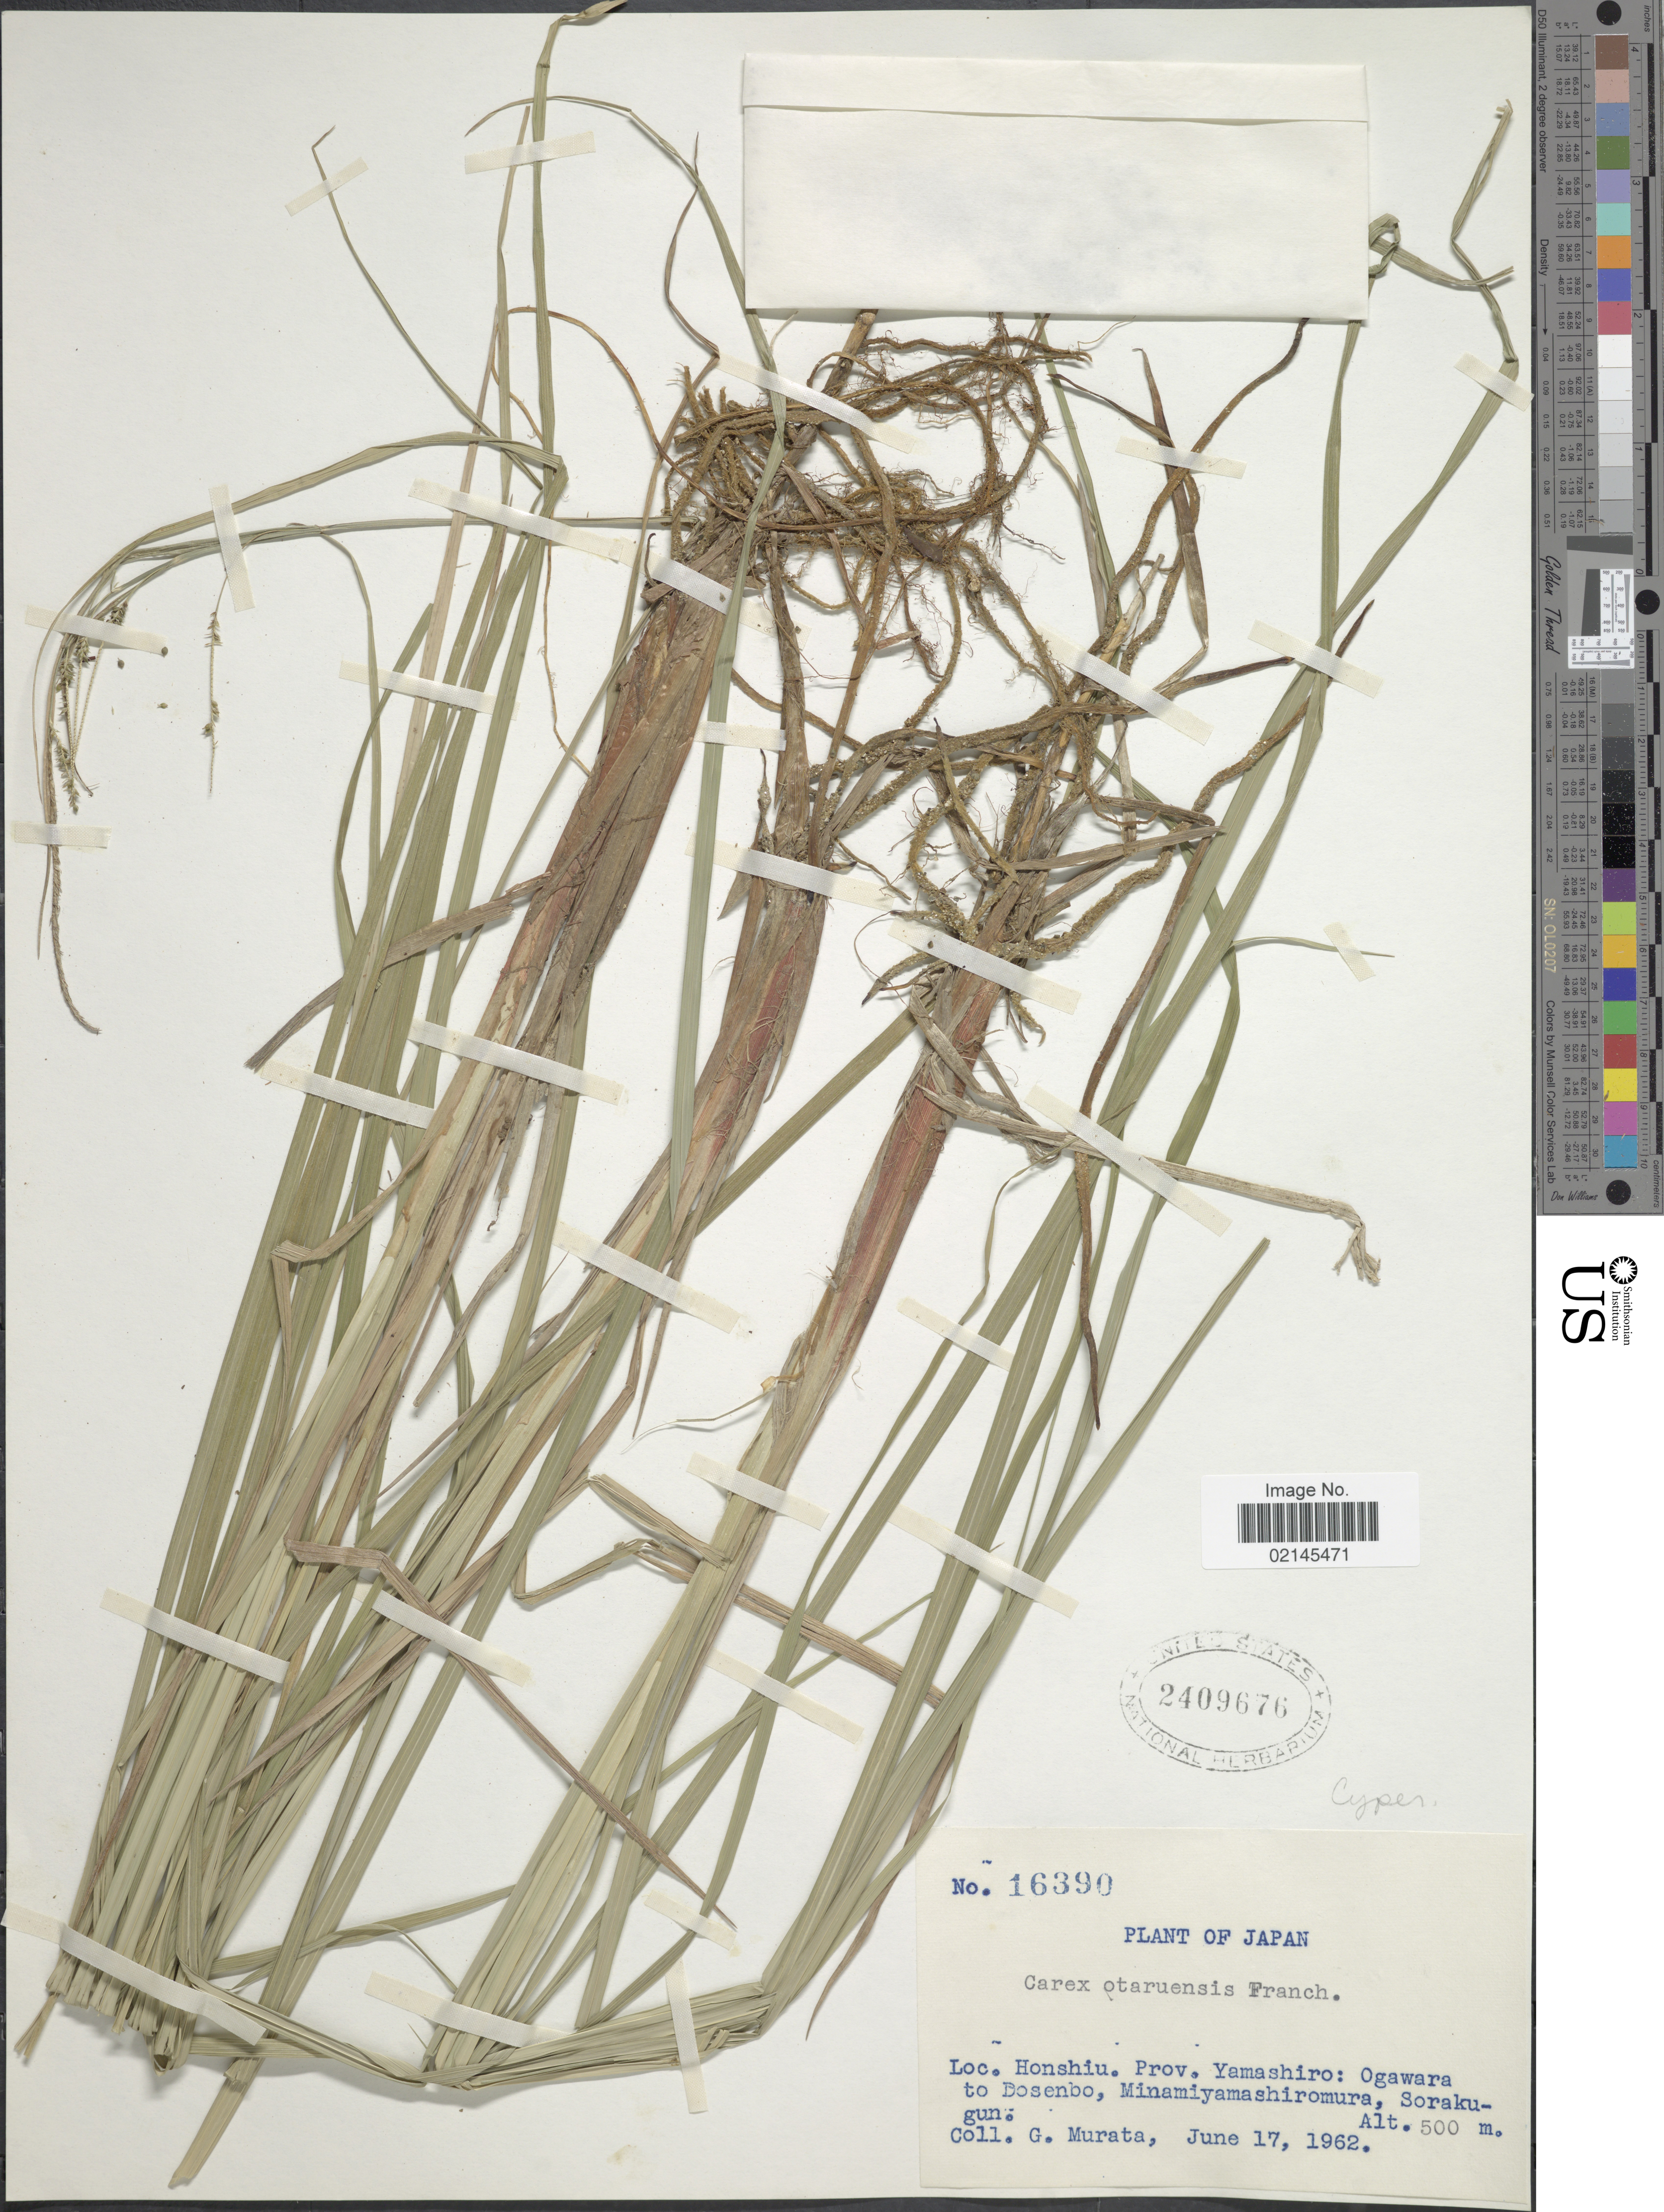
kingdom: Plantae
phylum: Tracheophyta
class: Liliopsida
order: Poales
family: Cyperaceae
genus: Carex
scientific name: Carex otaruensis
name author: Franch.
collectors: G. Murata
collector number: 16390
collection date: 1962-06-17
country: Japan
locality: Honshiu, Prov. Yamashiro, Ogawara to Dosenbo, Minamiyamashiromura, Sorakugun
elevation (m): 500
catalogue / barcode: US 2409676